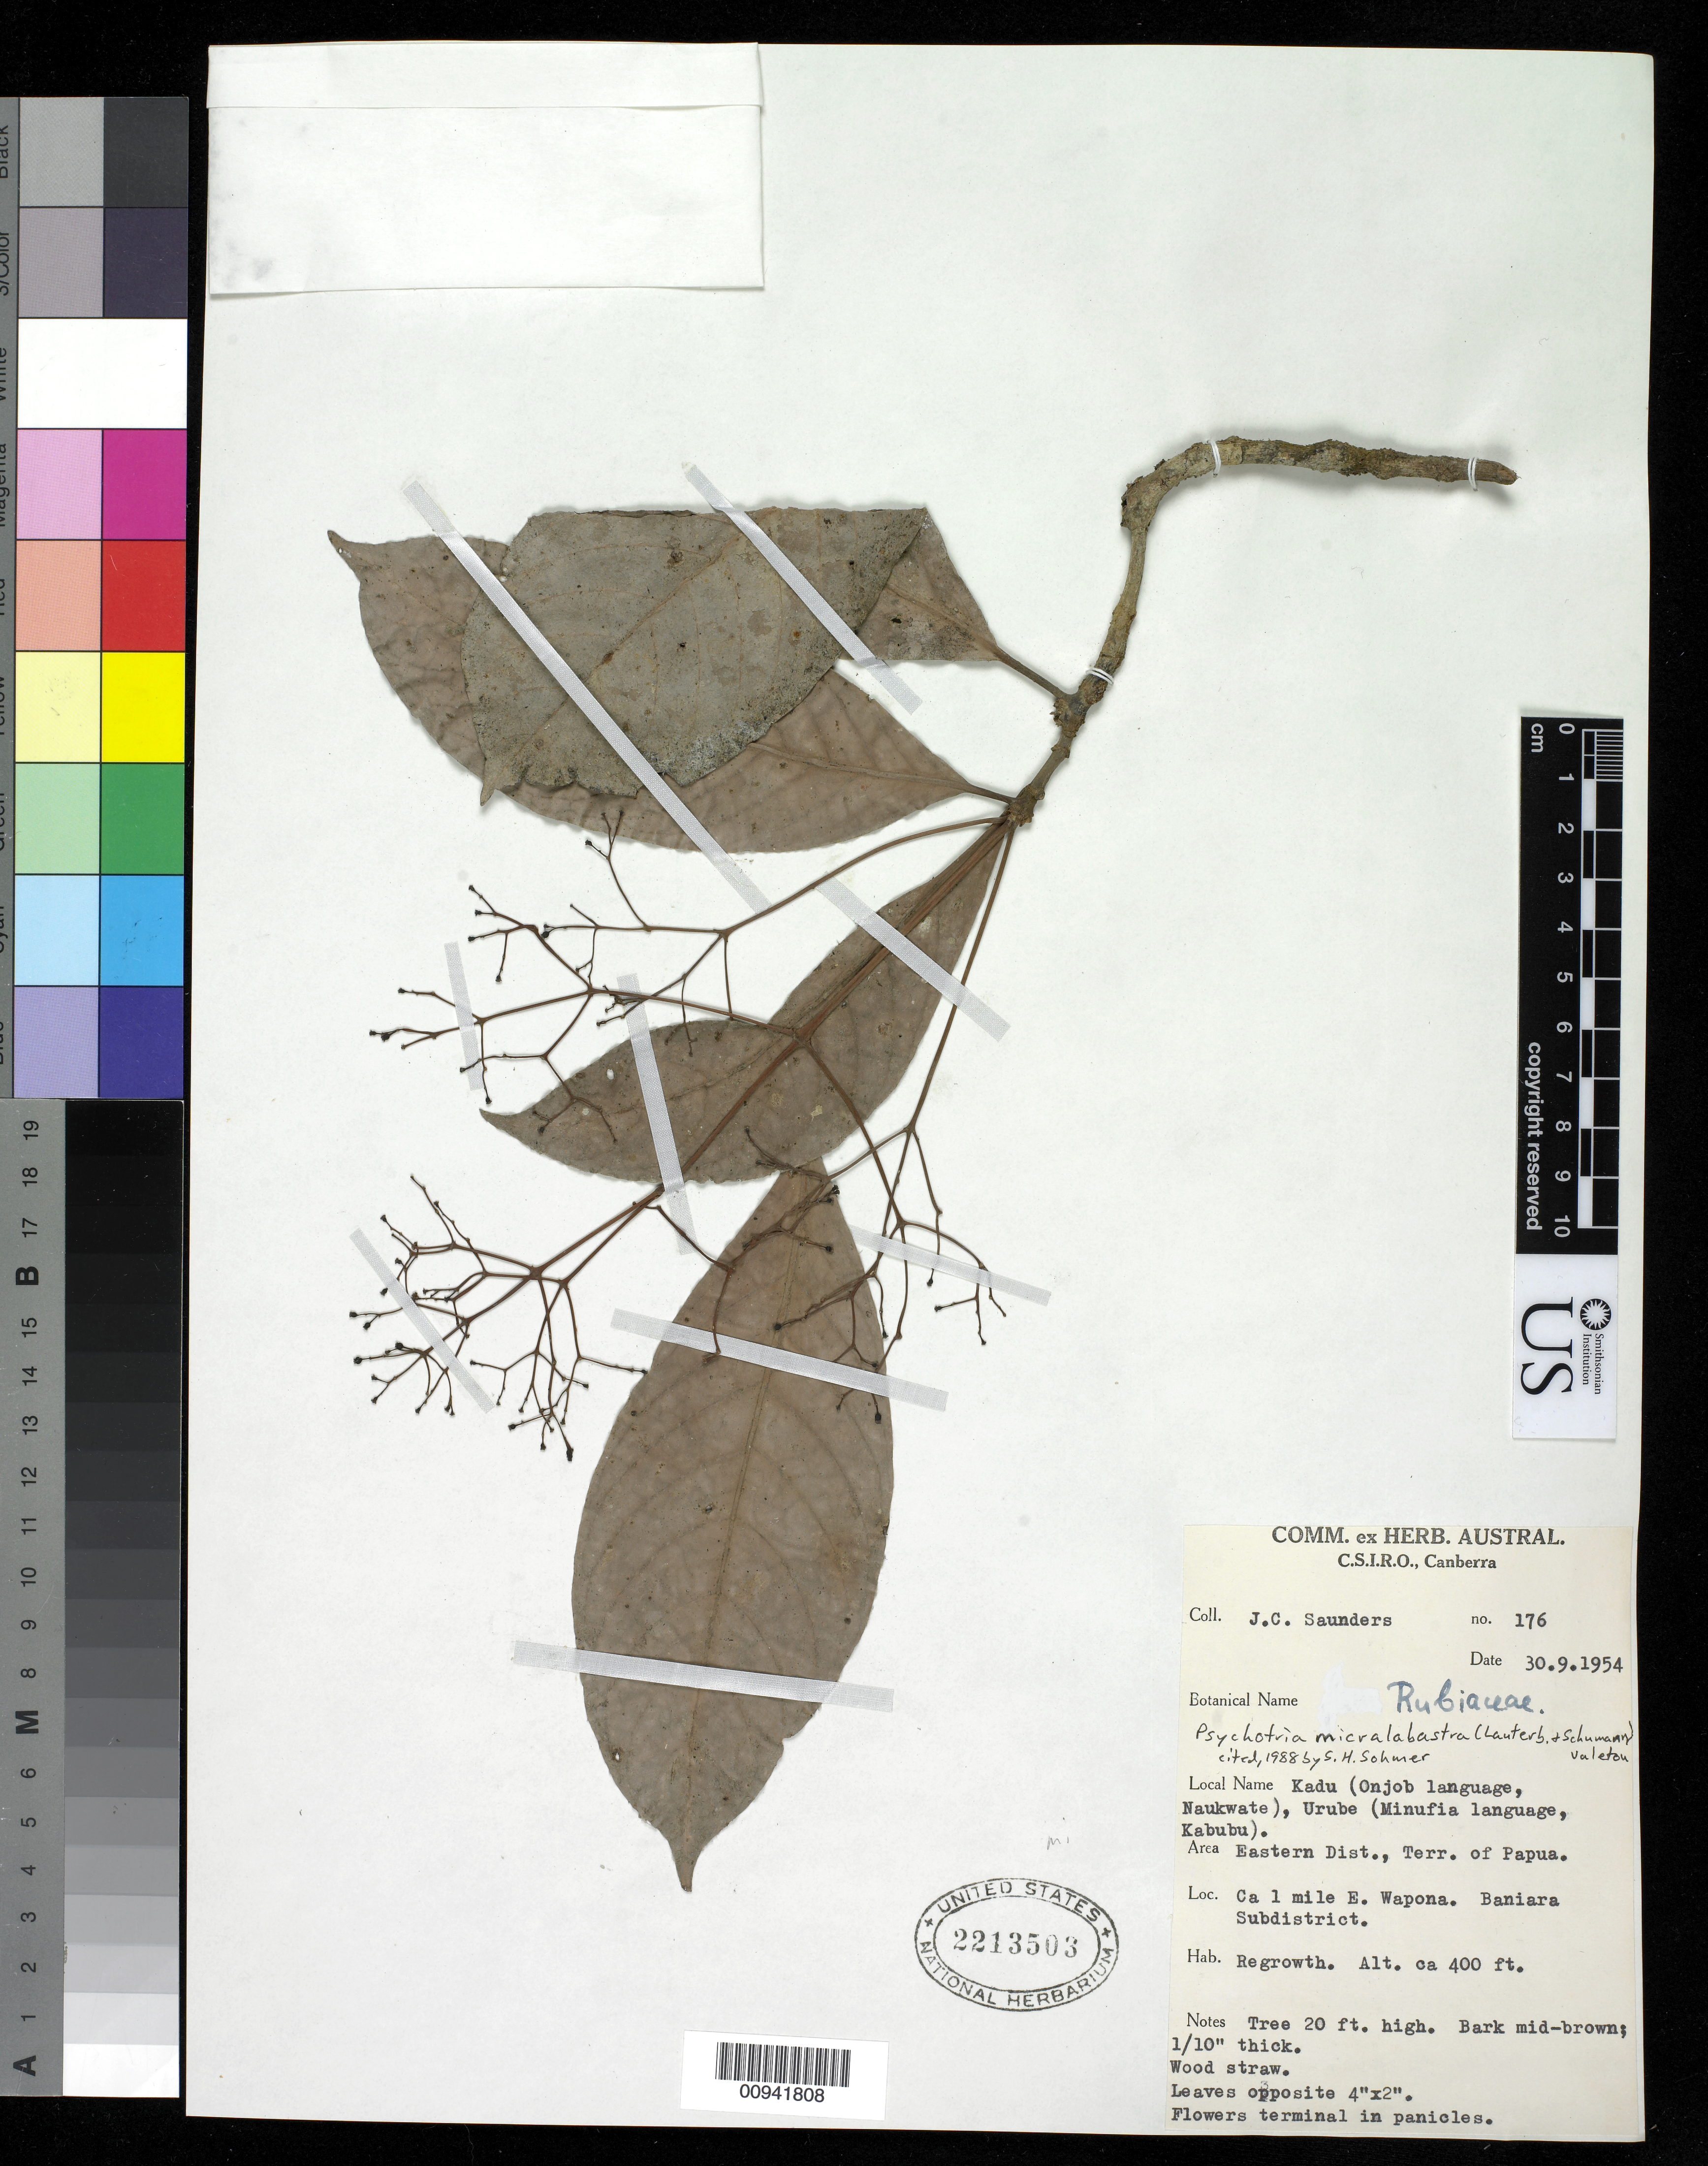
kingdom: Plantae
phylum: Tracheophyta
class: Magnoliopsida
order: Gentianales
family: Rubiaceae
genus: Psychotria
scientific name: Psychotria microlabastra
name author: Sohmer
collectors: J. C. Saunders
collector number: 176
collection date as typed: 30 Sep 1954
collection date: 1954-09-30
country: Papua New Guinea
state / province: Eastern Highlands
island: New Guinea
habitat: Regrowth.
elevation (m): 122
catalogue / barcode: US 2213506